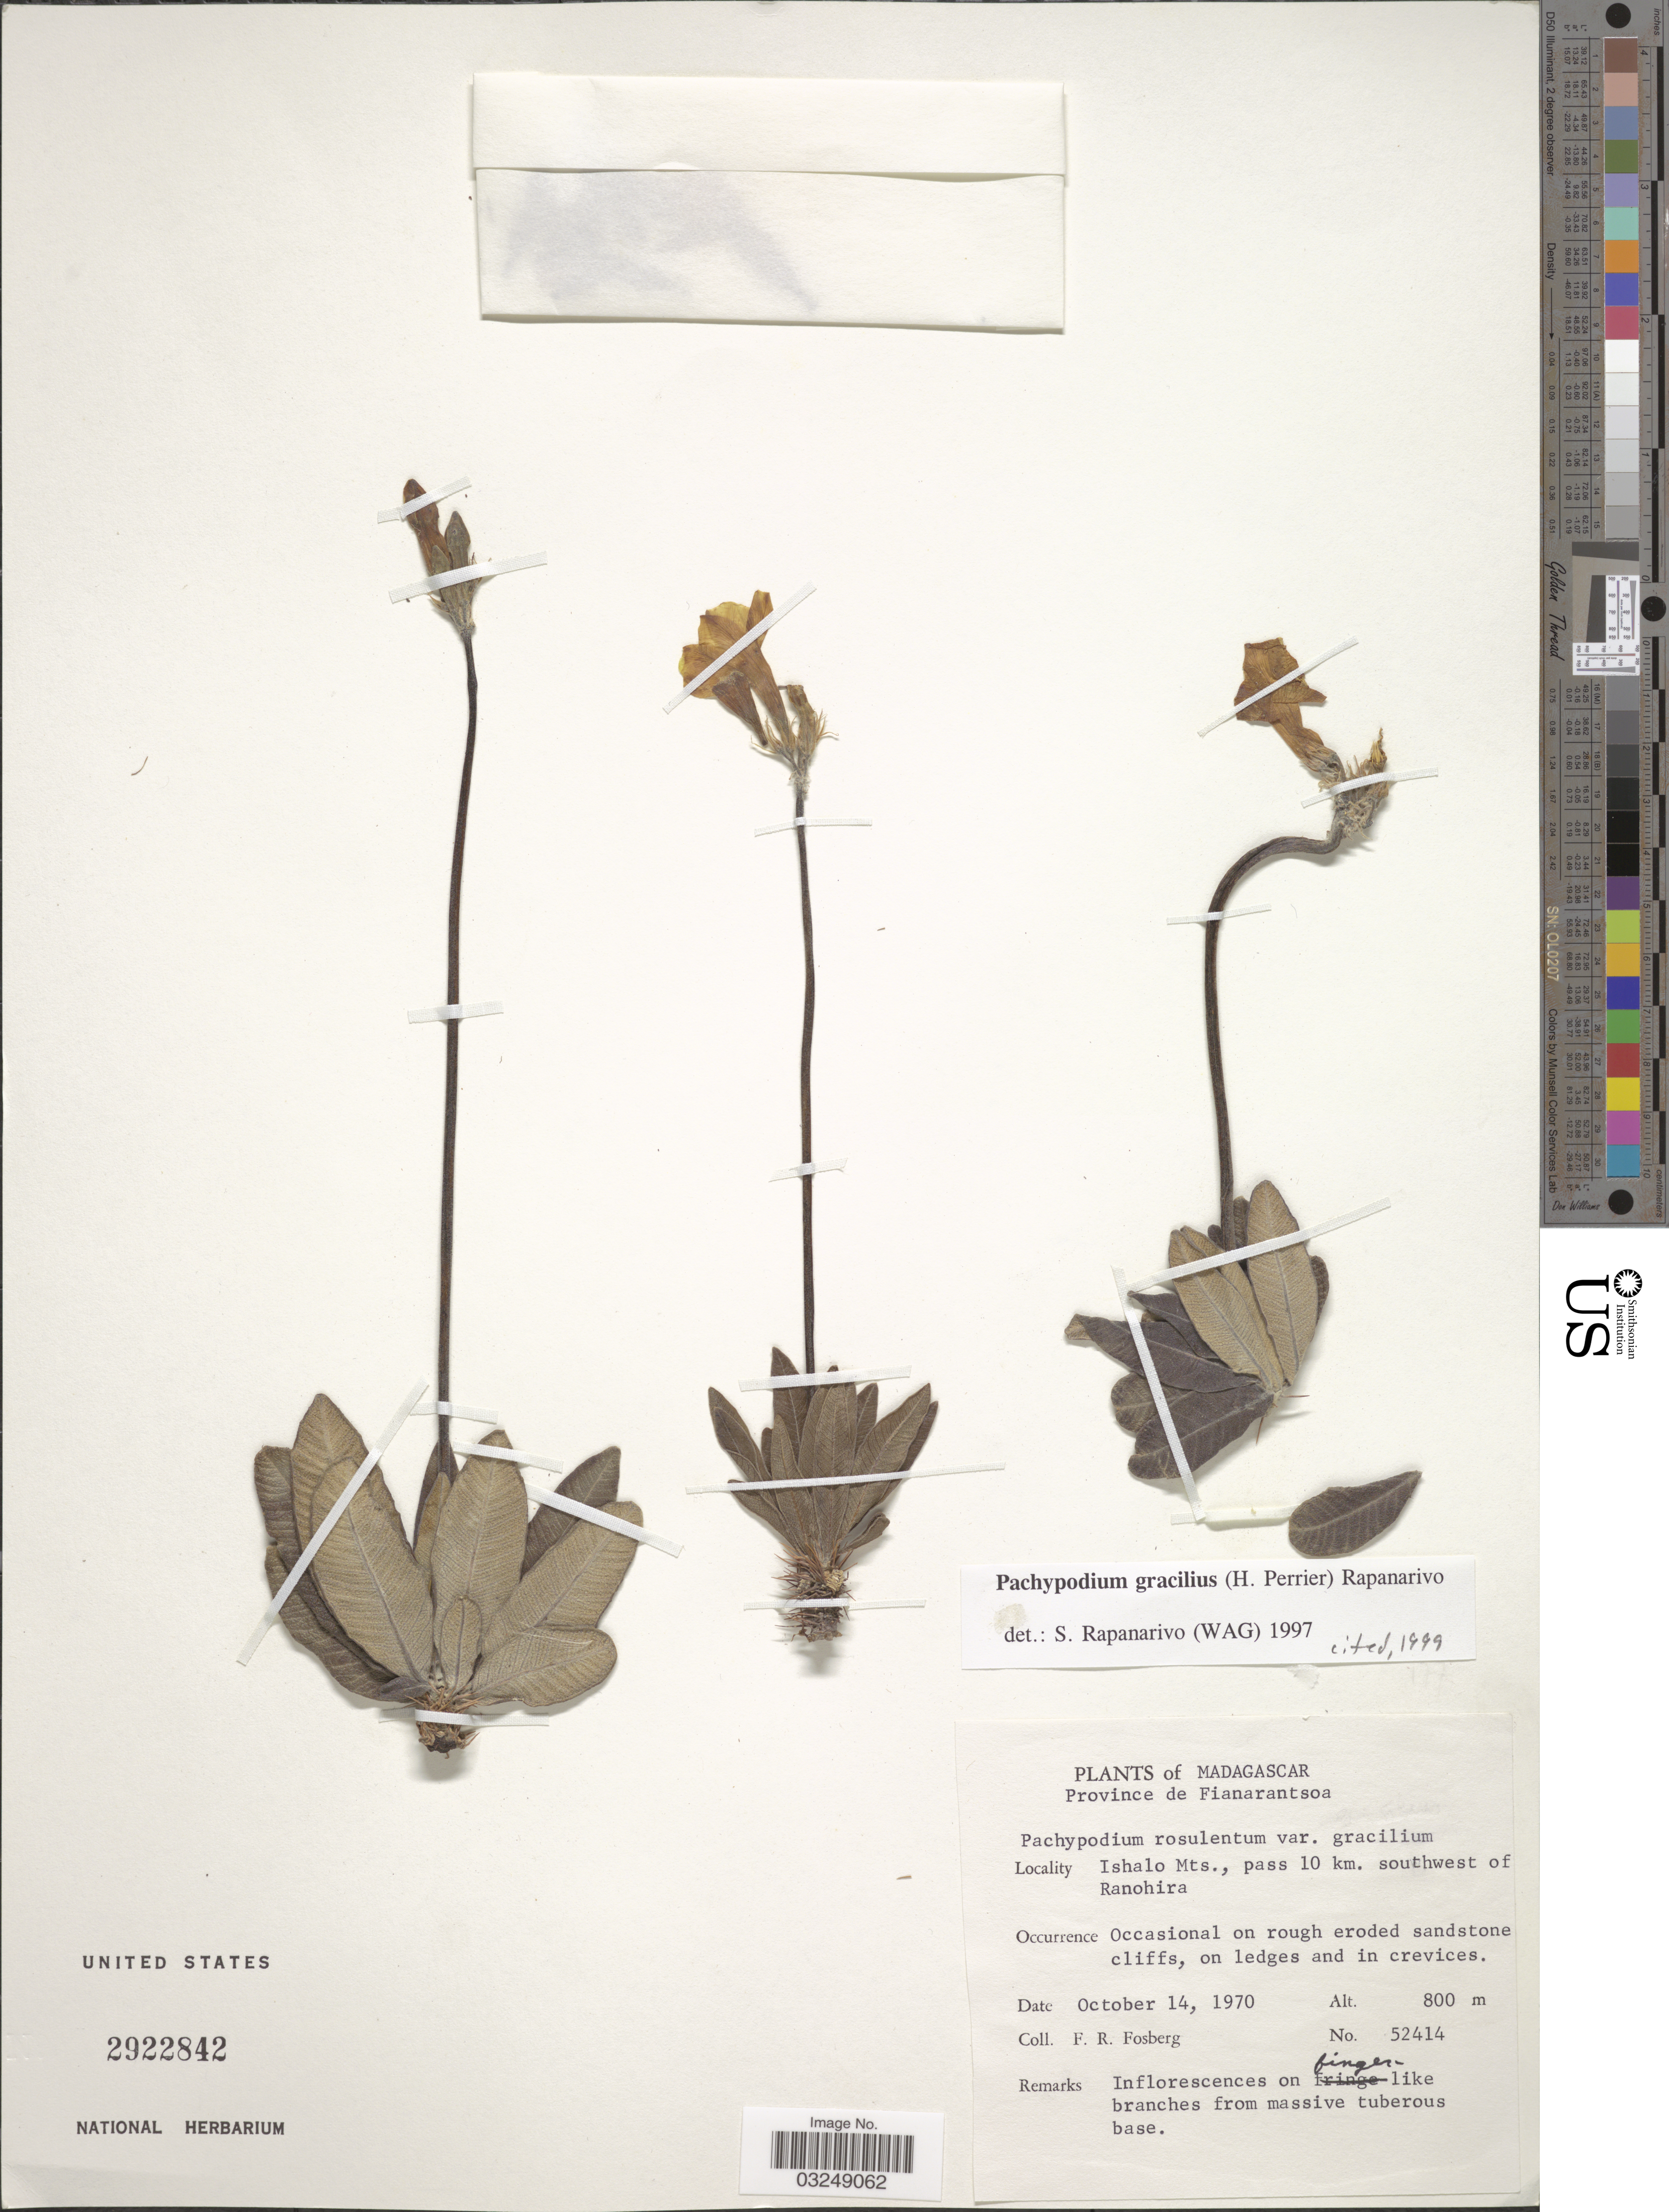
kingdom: Plantae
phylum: Tracheophyta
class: Magnoliopsida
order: Gentianales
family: Apocynaceae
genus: Pachypodium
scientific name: Pachypodium gracilius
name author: (H. Perrier) Rapanarivo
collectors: F. R. Fosberg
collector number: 52414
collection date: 1970-10-14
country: Madagascar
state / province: Ihorombe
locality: Ishalo Mts., pass 10 km. southwest of Ranohira.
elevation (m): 800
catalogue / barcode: US 2922842